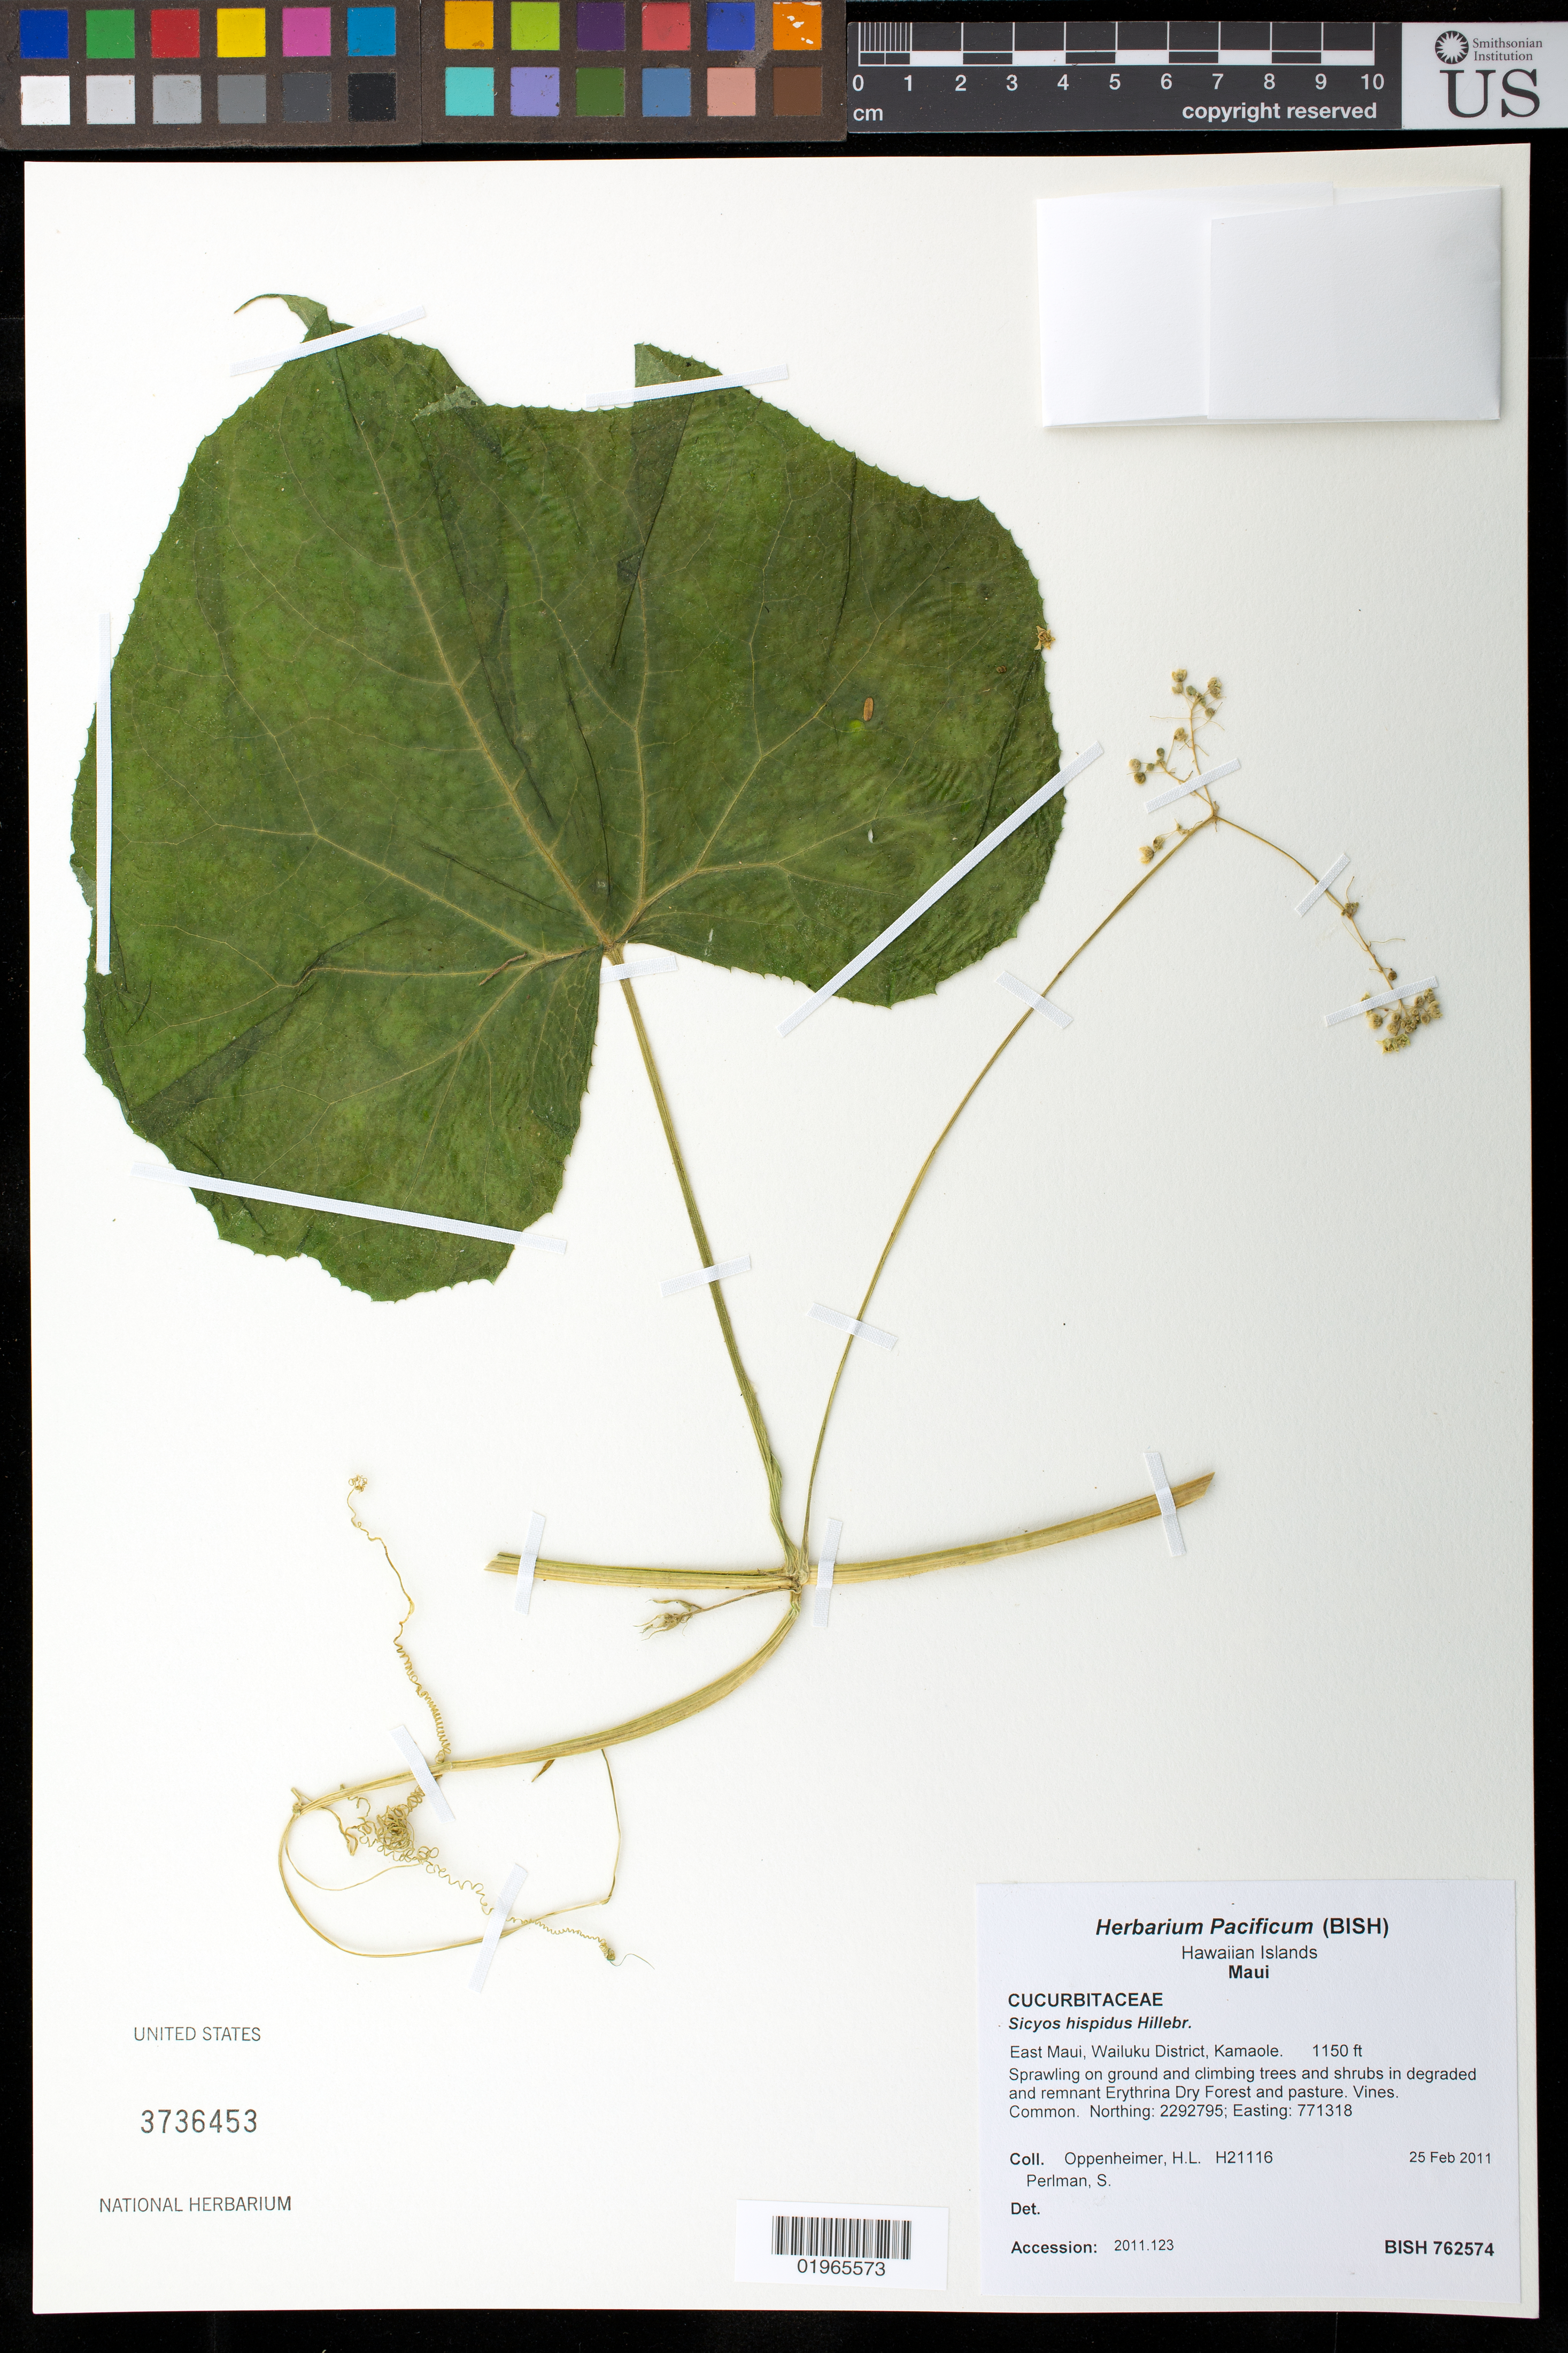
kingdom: Plantae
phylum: Tracheophyta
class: Magnoliopsida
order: Cucurbitales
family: Cucurbitaceae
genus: Sicyos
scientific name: Sicyos hispidus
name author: Hillebr.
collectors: H. L. Oppenheimer & S. P. Perlman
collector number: H21116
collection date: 2011-02-25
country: United States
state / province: Hawaii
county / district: Maui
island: Maui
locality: East Maui, Wailuku District, Kamaole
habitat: Degraded and remnant dry forest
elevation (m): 1150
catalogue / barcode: US 3736453